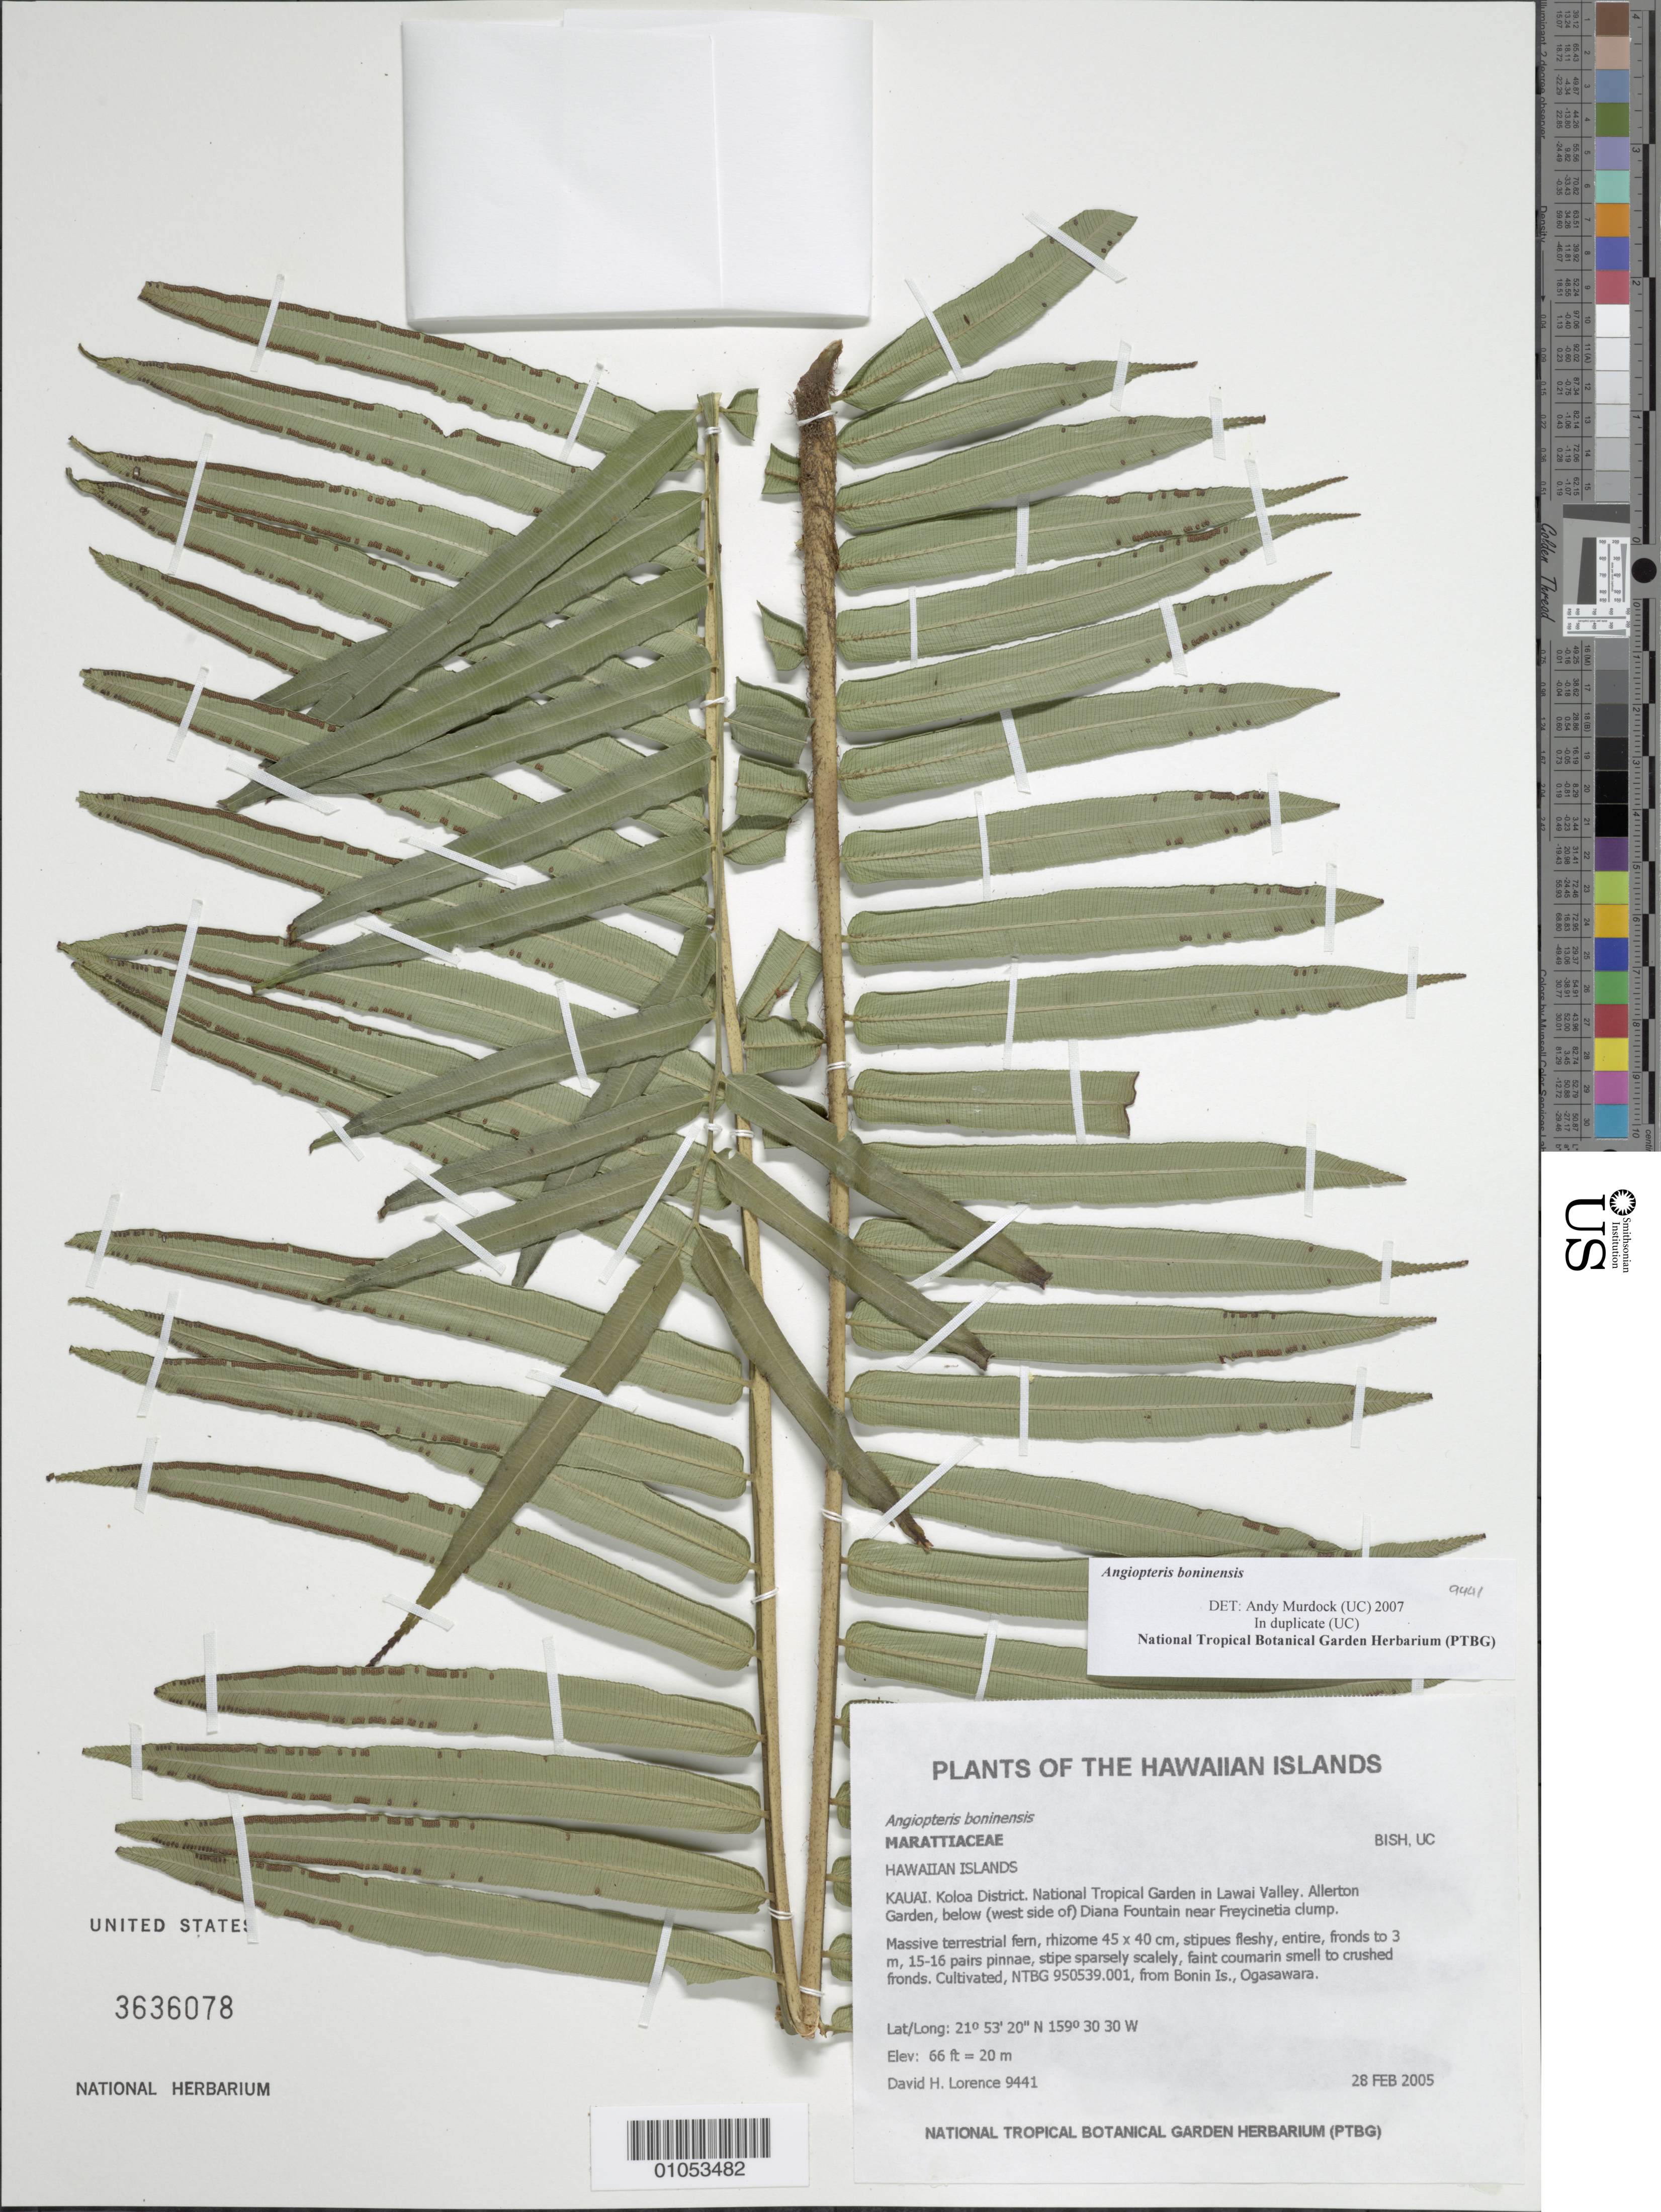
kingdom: Plantae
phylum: Tracheophyta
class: Polypodiopsida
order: Marattiales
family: Marattiaceae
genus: Angiopteris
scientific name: Angiopteris boninensis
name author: Hieron.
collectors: D. Lorence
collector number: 9441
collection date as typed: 28 Feb 2005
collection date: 2005-02-28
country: United States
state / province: Hawaii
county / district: Kauai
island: Kaua'i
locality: National Tropical Garden in Lawai Valley. Allerton Garden, below (west side of) Diana Fountain.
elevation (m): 20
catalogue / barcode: US 3636078